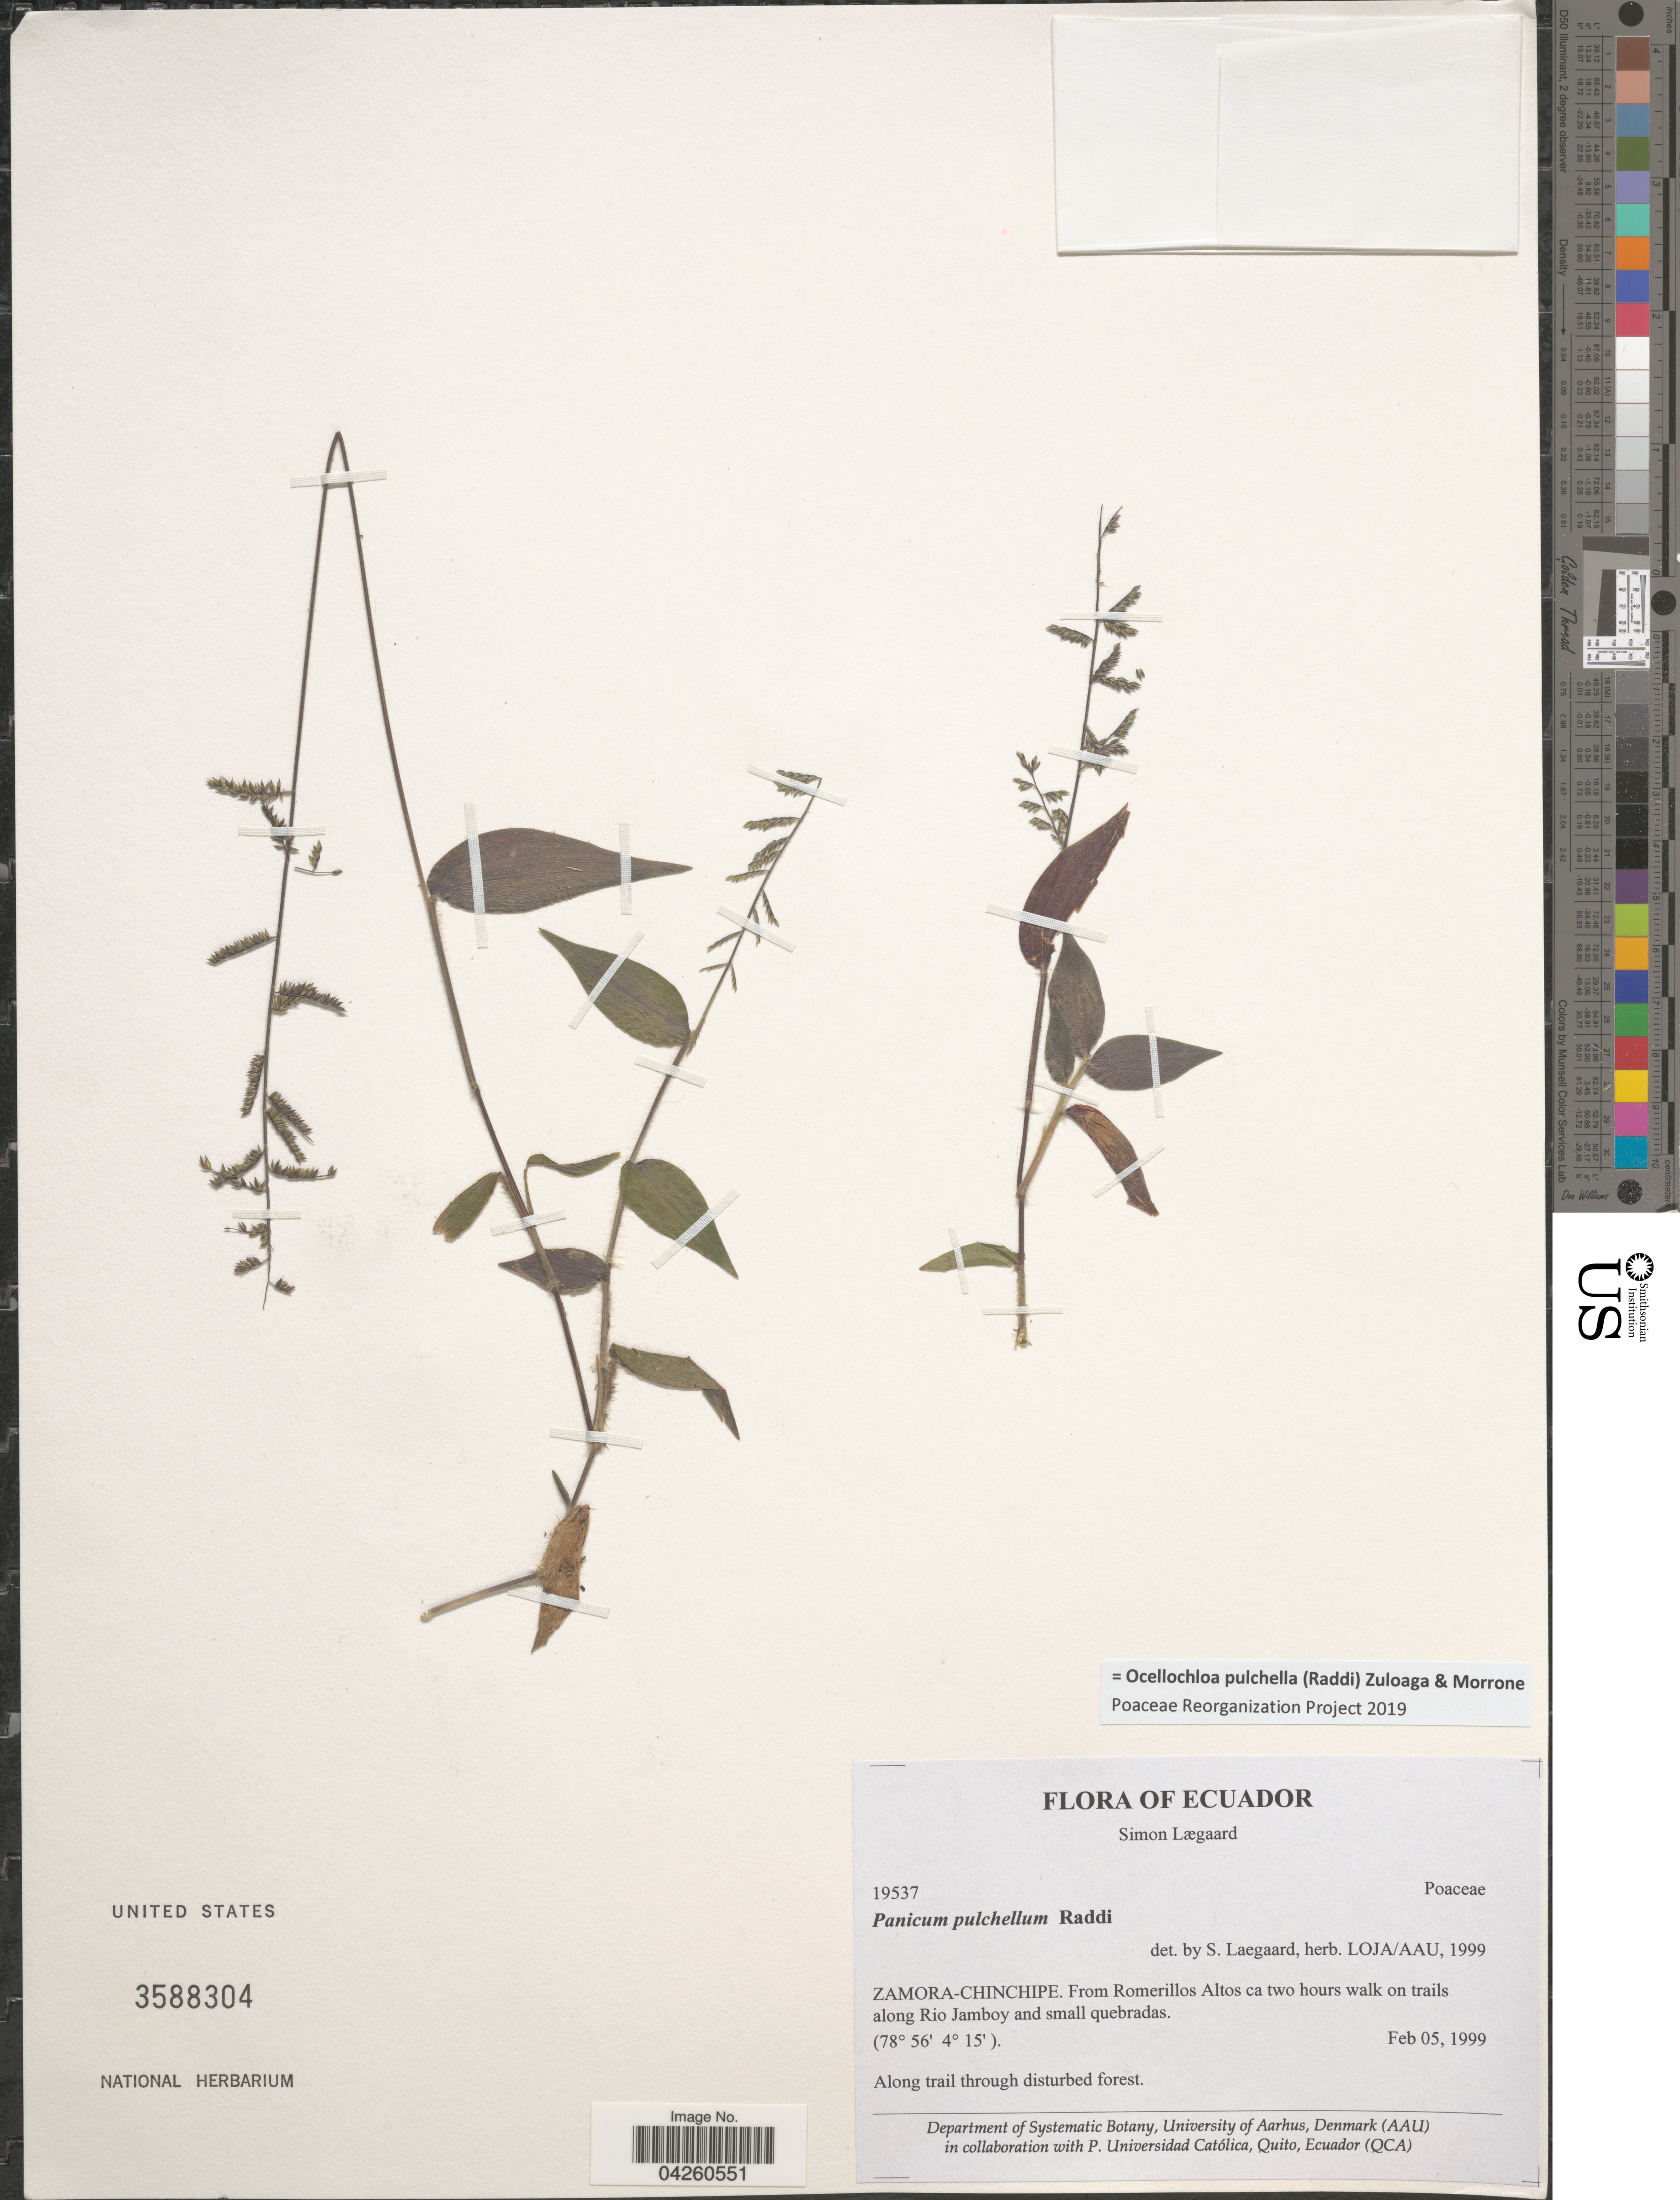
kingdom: Plantae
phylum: Tracheophyta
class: Liliopsida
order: Poales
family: Poaceae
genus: Ocellochloa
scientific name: Ocellochloa pulchella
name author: (Raddi) Zuloaga & Morrone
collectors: S. Lægaard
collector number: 19537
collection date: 1999-02-05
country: Ecuador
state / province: Zamora-Chinchipe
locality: Zamora-Chinchipe. From Romerillos Altos ca two hours walk on trails along Rio Jamboy and small quebradas. Along trail through disturbed forest.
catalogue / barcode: US 3588304